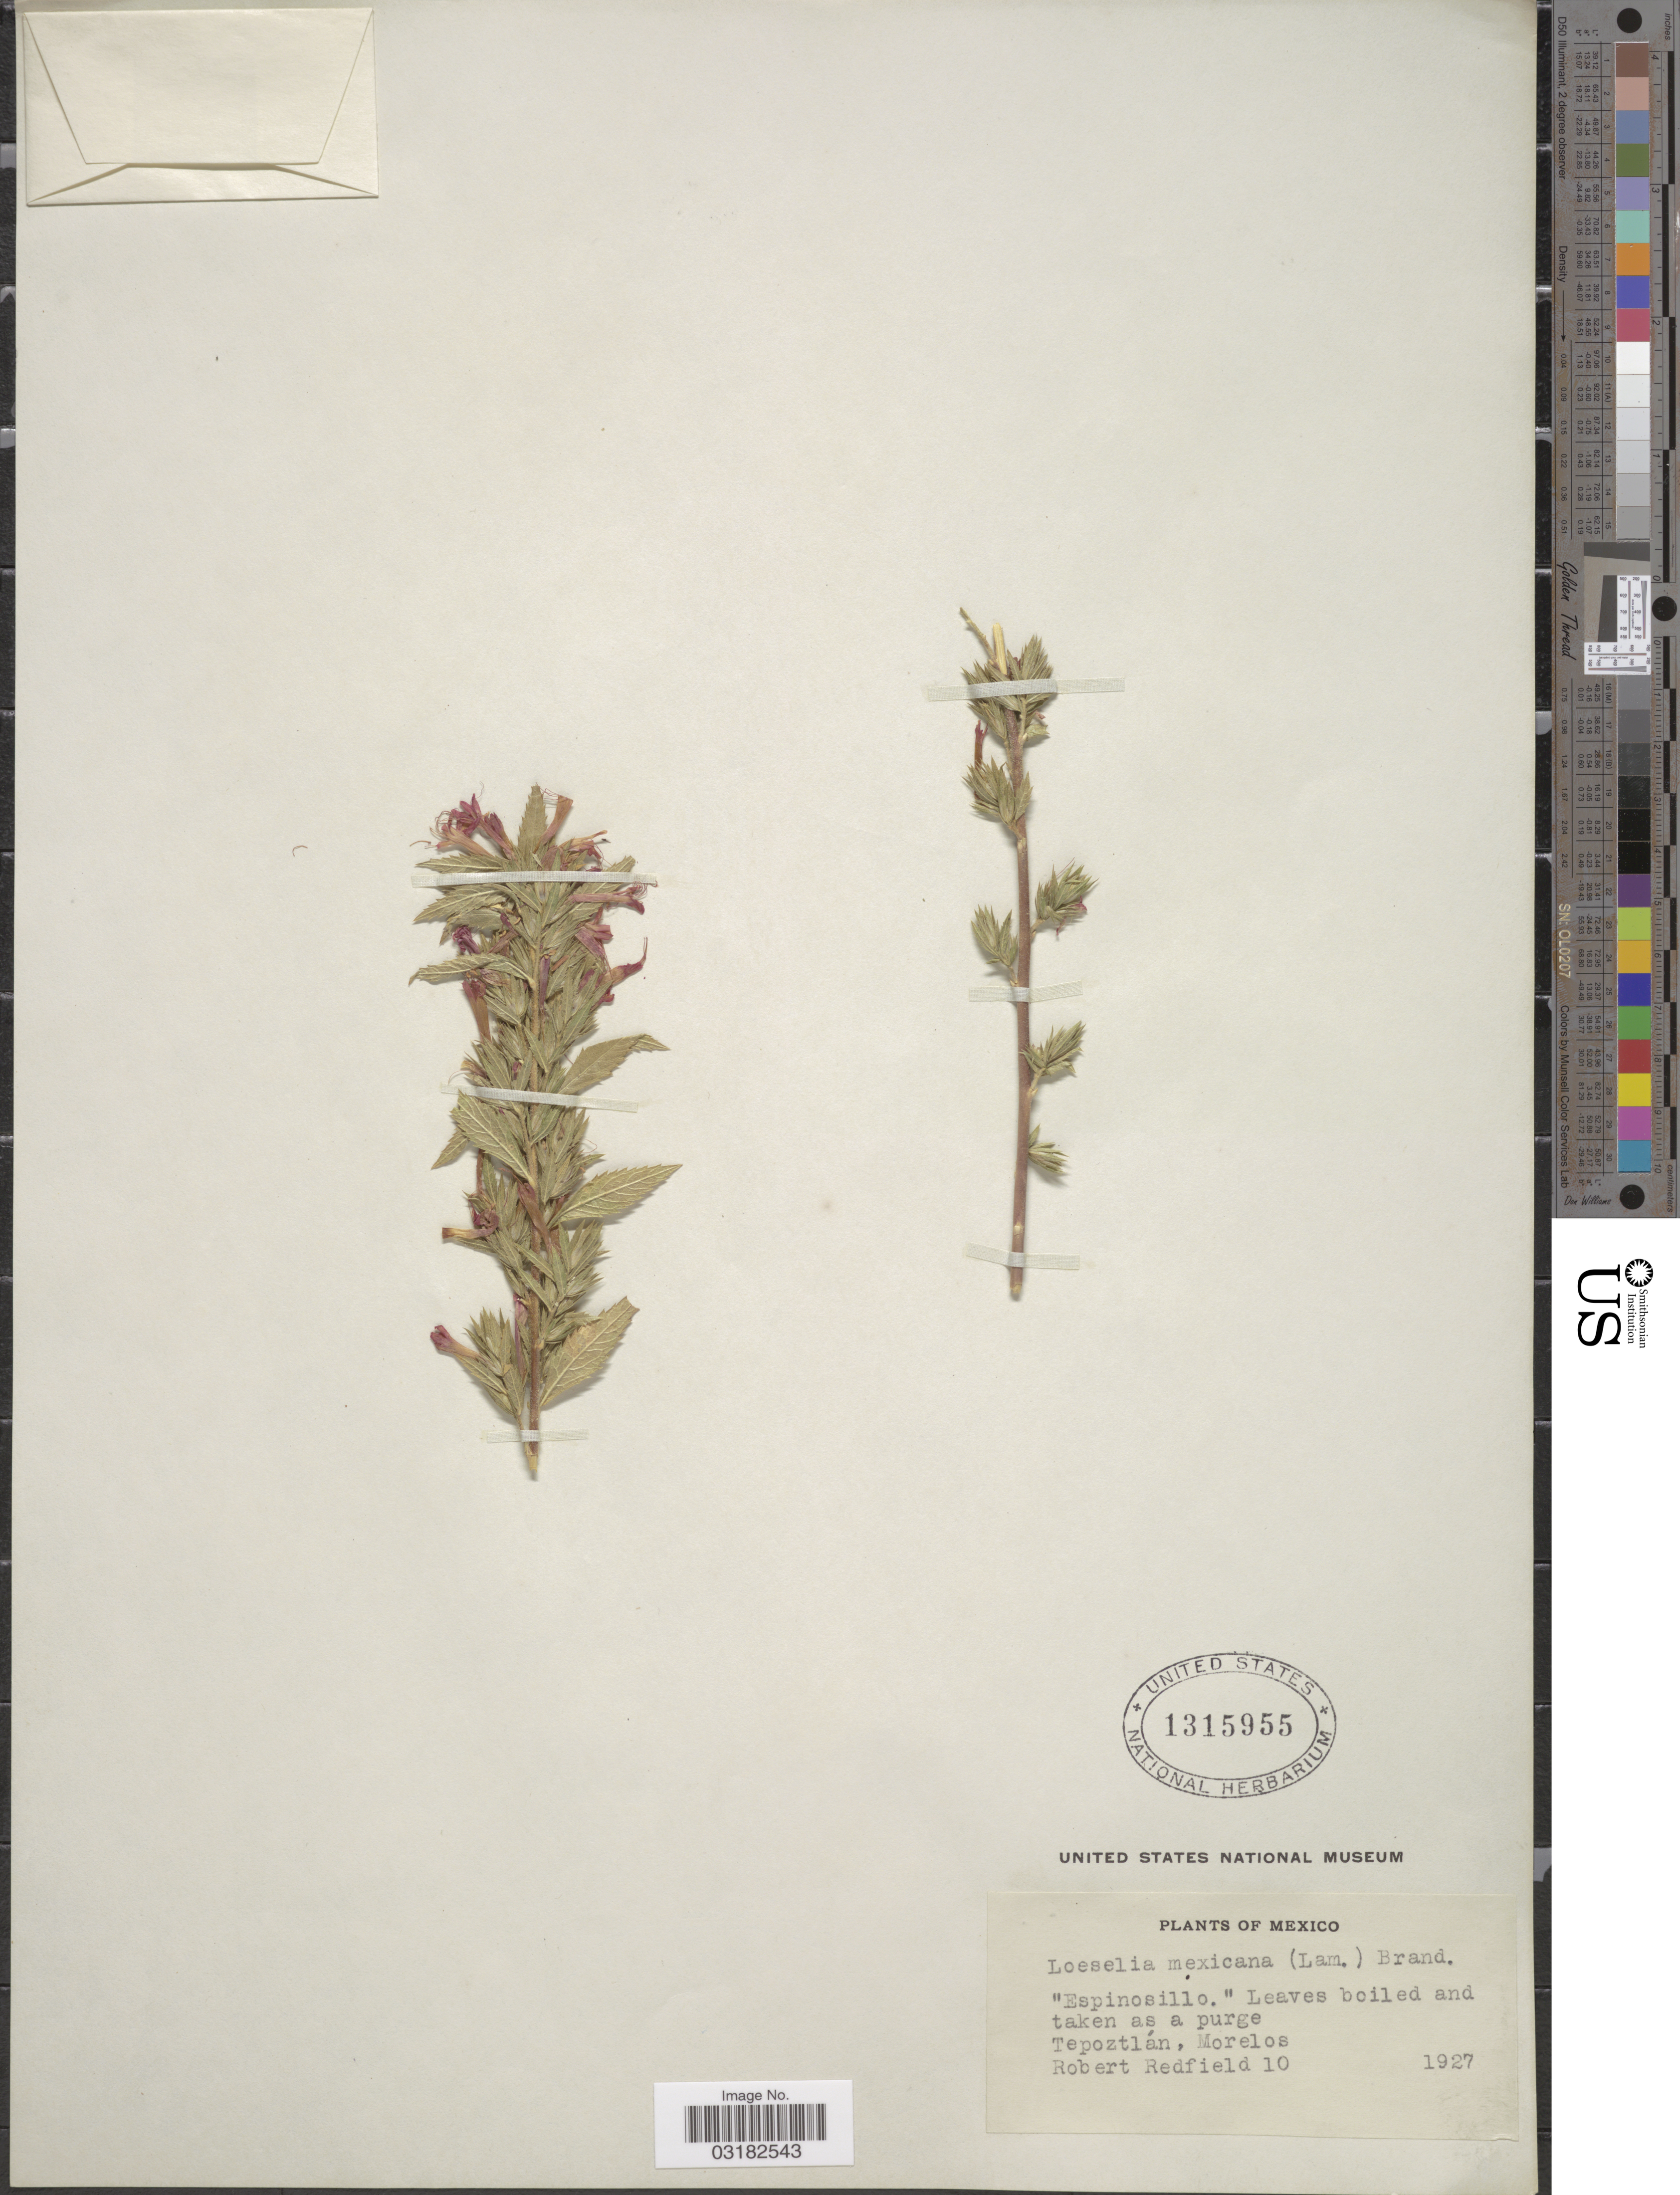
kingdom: Plantae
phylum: Tracheophyta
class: Magnoliopsida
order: Ericales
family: Polemoniaceae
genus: Loeselia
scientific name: Loeselia mexicana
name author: (Lam.) Brand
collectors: R. Redfield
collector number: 10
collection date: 1927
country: Mexico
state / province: Morelos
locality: Tepoztlán.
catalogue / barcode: US 1315955